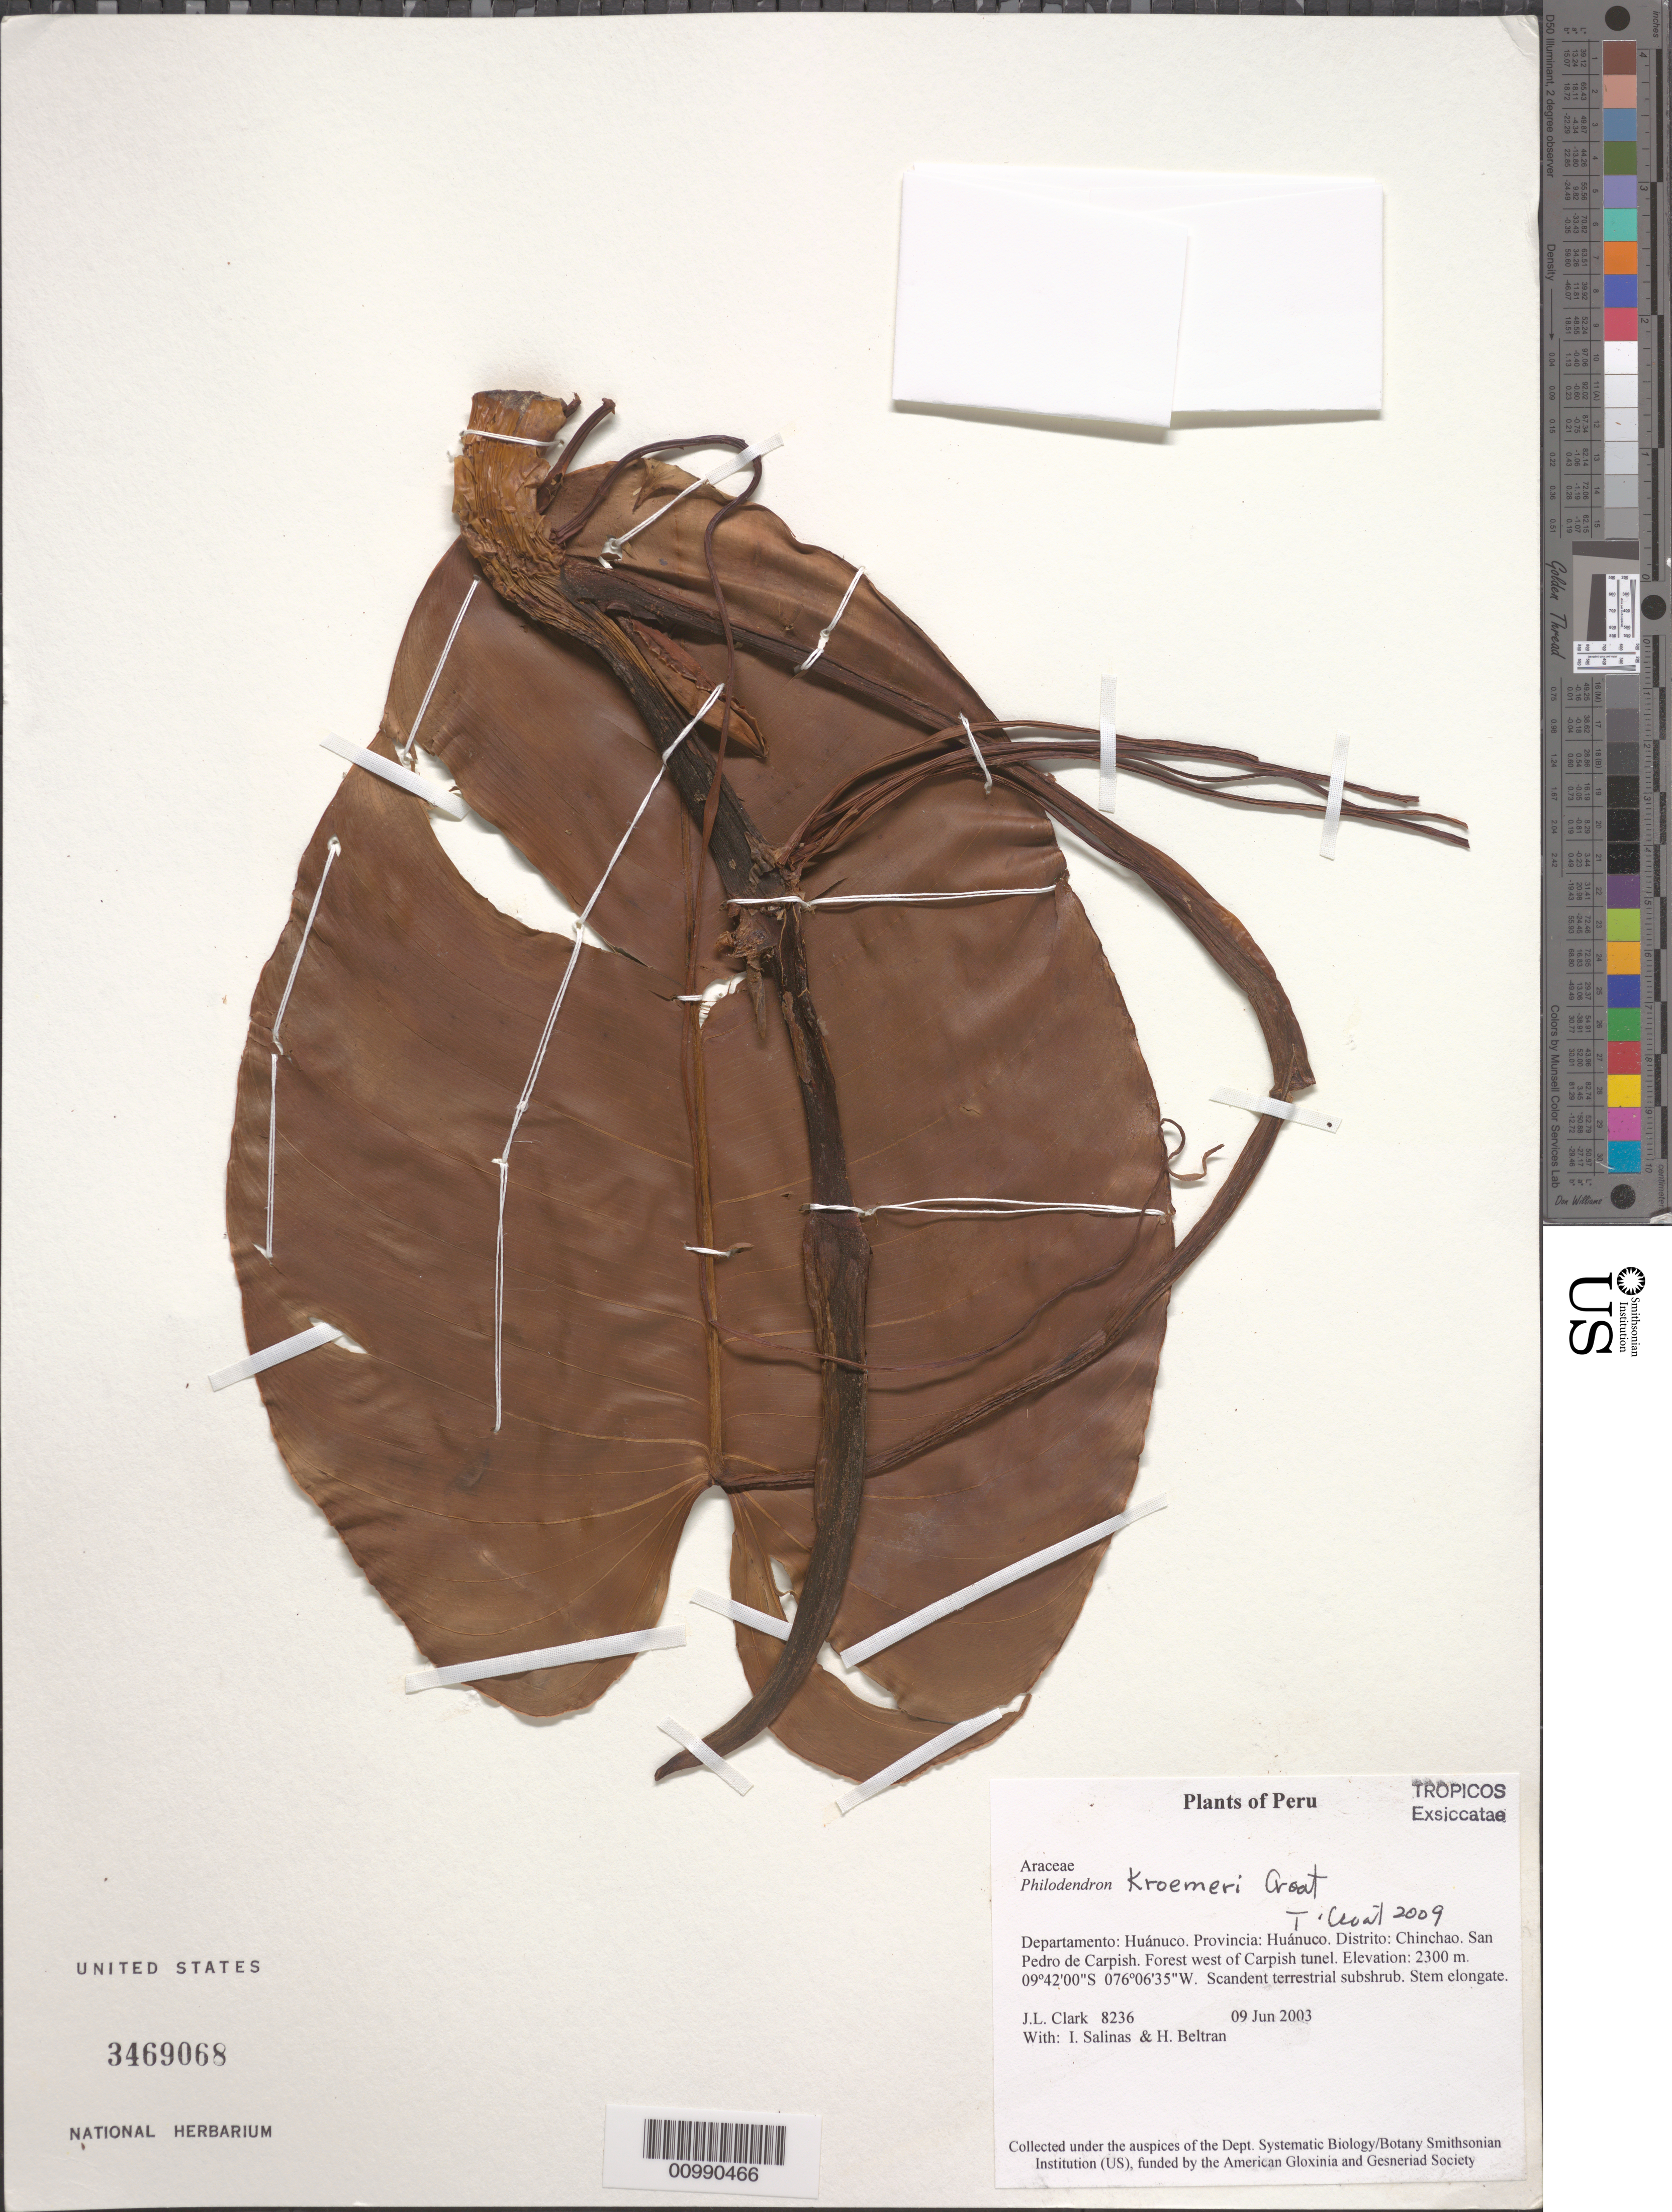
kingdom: Plantae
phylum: Tracheophyta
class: Liliopsida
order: Alismatales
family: Araceae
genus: Philodendron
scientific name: Philodendron kroemeri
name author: Croat & Acebey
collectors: J. L. Clark, I. Salinas & H. Beltran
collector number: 8236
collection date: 2003-06-09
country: Peru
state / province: Huánuco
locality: Departamento: Huánuco. Provincia: Huánuco. Distrito: Chinchao. San Pedro de Carpish. Forest west of Carpish tunel.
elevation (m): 2300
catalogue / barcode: US 3469068